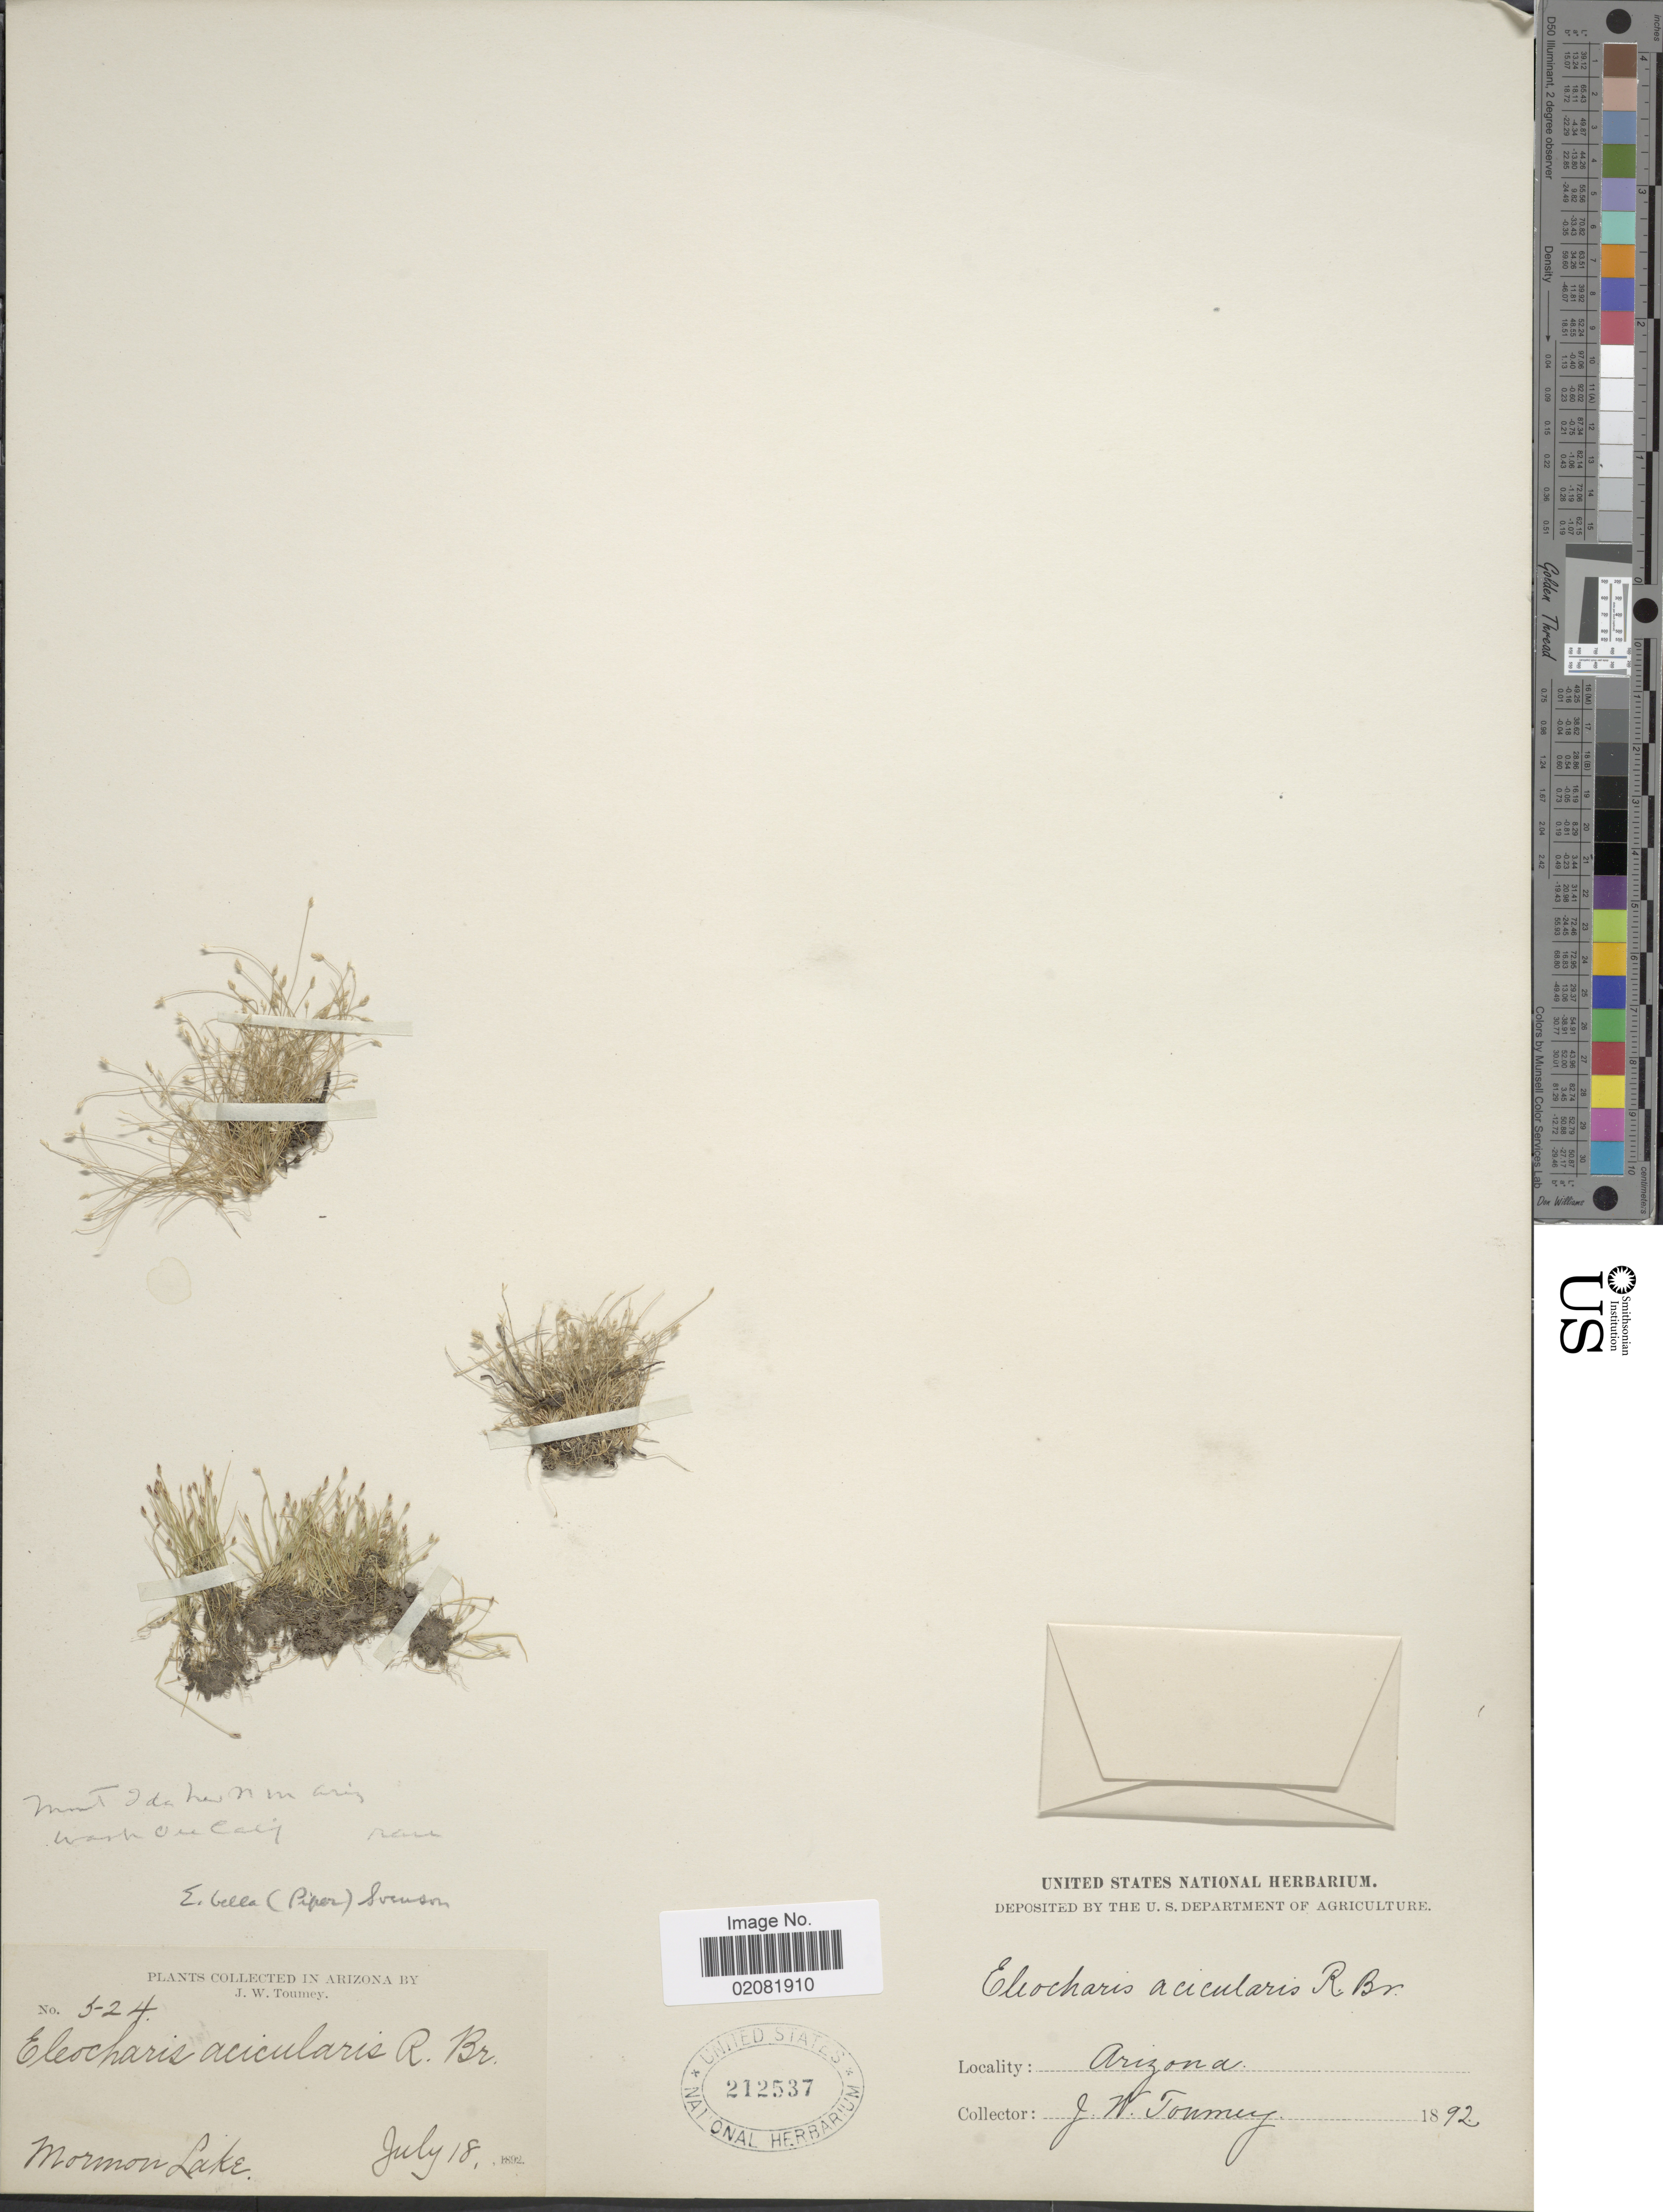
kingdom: Plantae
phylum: Tracheophyta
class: Liliopsida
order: Poales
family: Cyperaceae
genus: Eleocharis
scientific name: Eleocharis bella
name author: (Piper) Svenson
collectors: J. W. Toumey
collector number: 524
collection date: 1892-07-18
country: United States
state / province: Arizona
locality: Mormon Lake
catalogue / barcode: US 212537